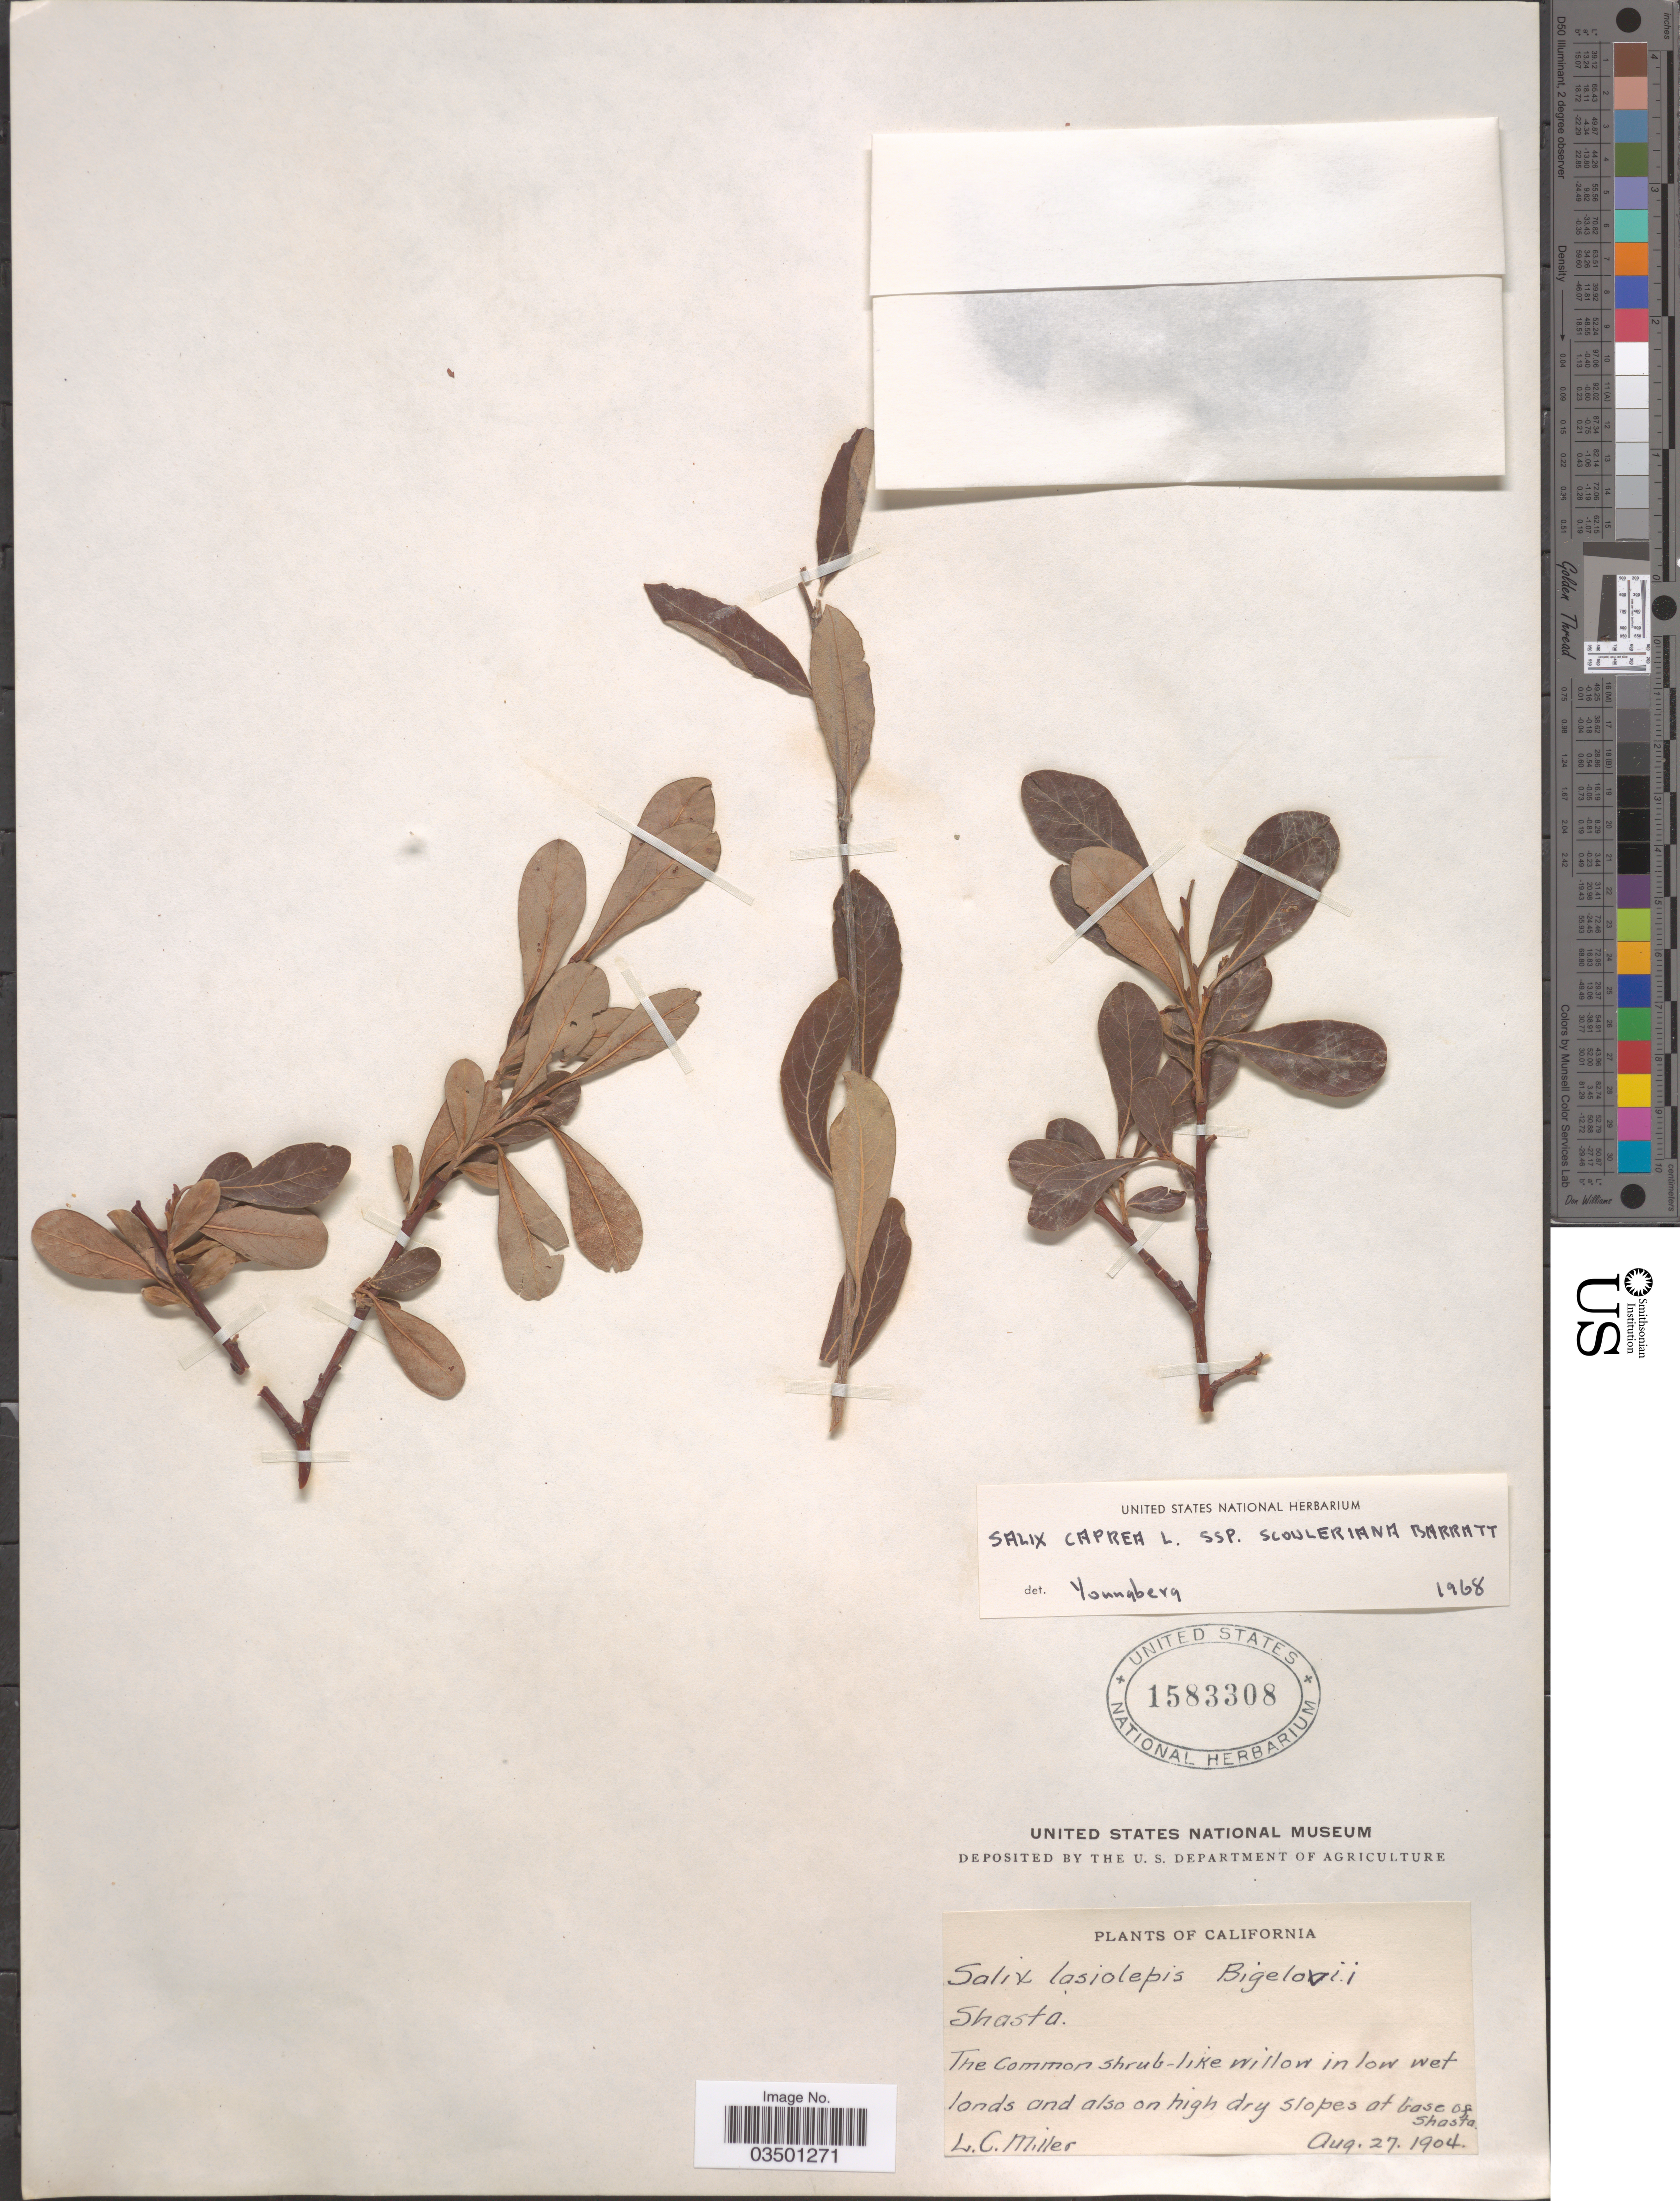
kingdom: Plantae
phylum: Tracheophyta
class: Magnoliopsida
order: Malpighiales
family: Salicaceae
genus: Salix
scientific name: Salix lasiolepis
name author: Benth.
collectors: L. Miller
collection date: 1904-08-27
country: United States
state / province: California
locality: Shasta. On high dry slopes at base of Shasta.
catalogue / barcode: US 1583308